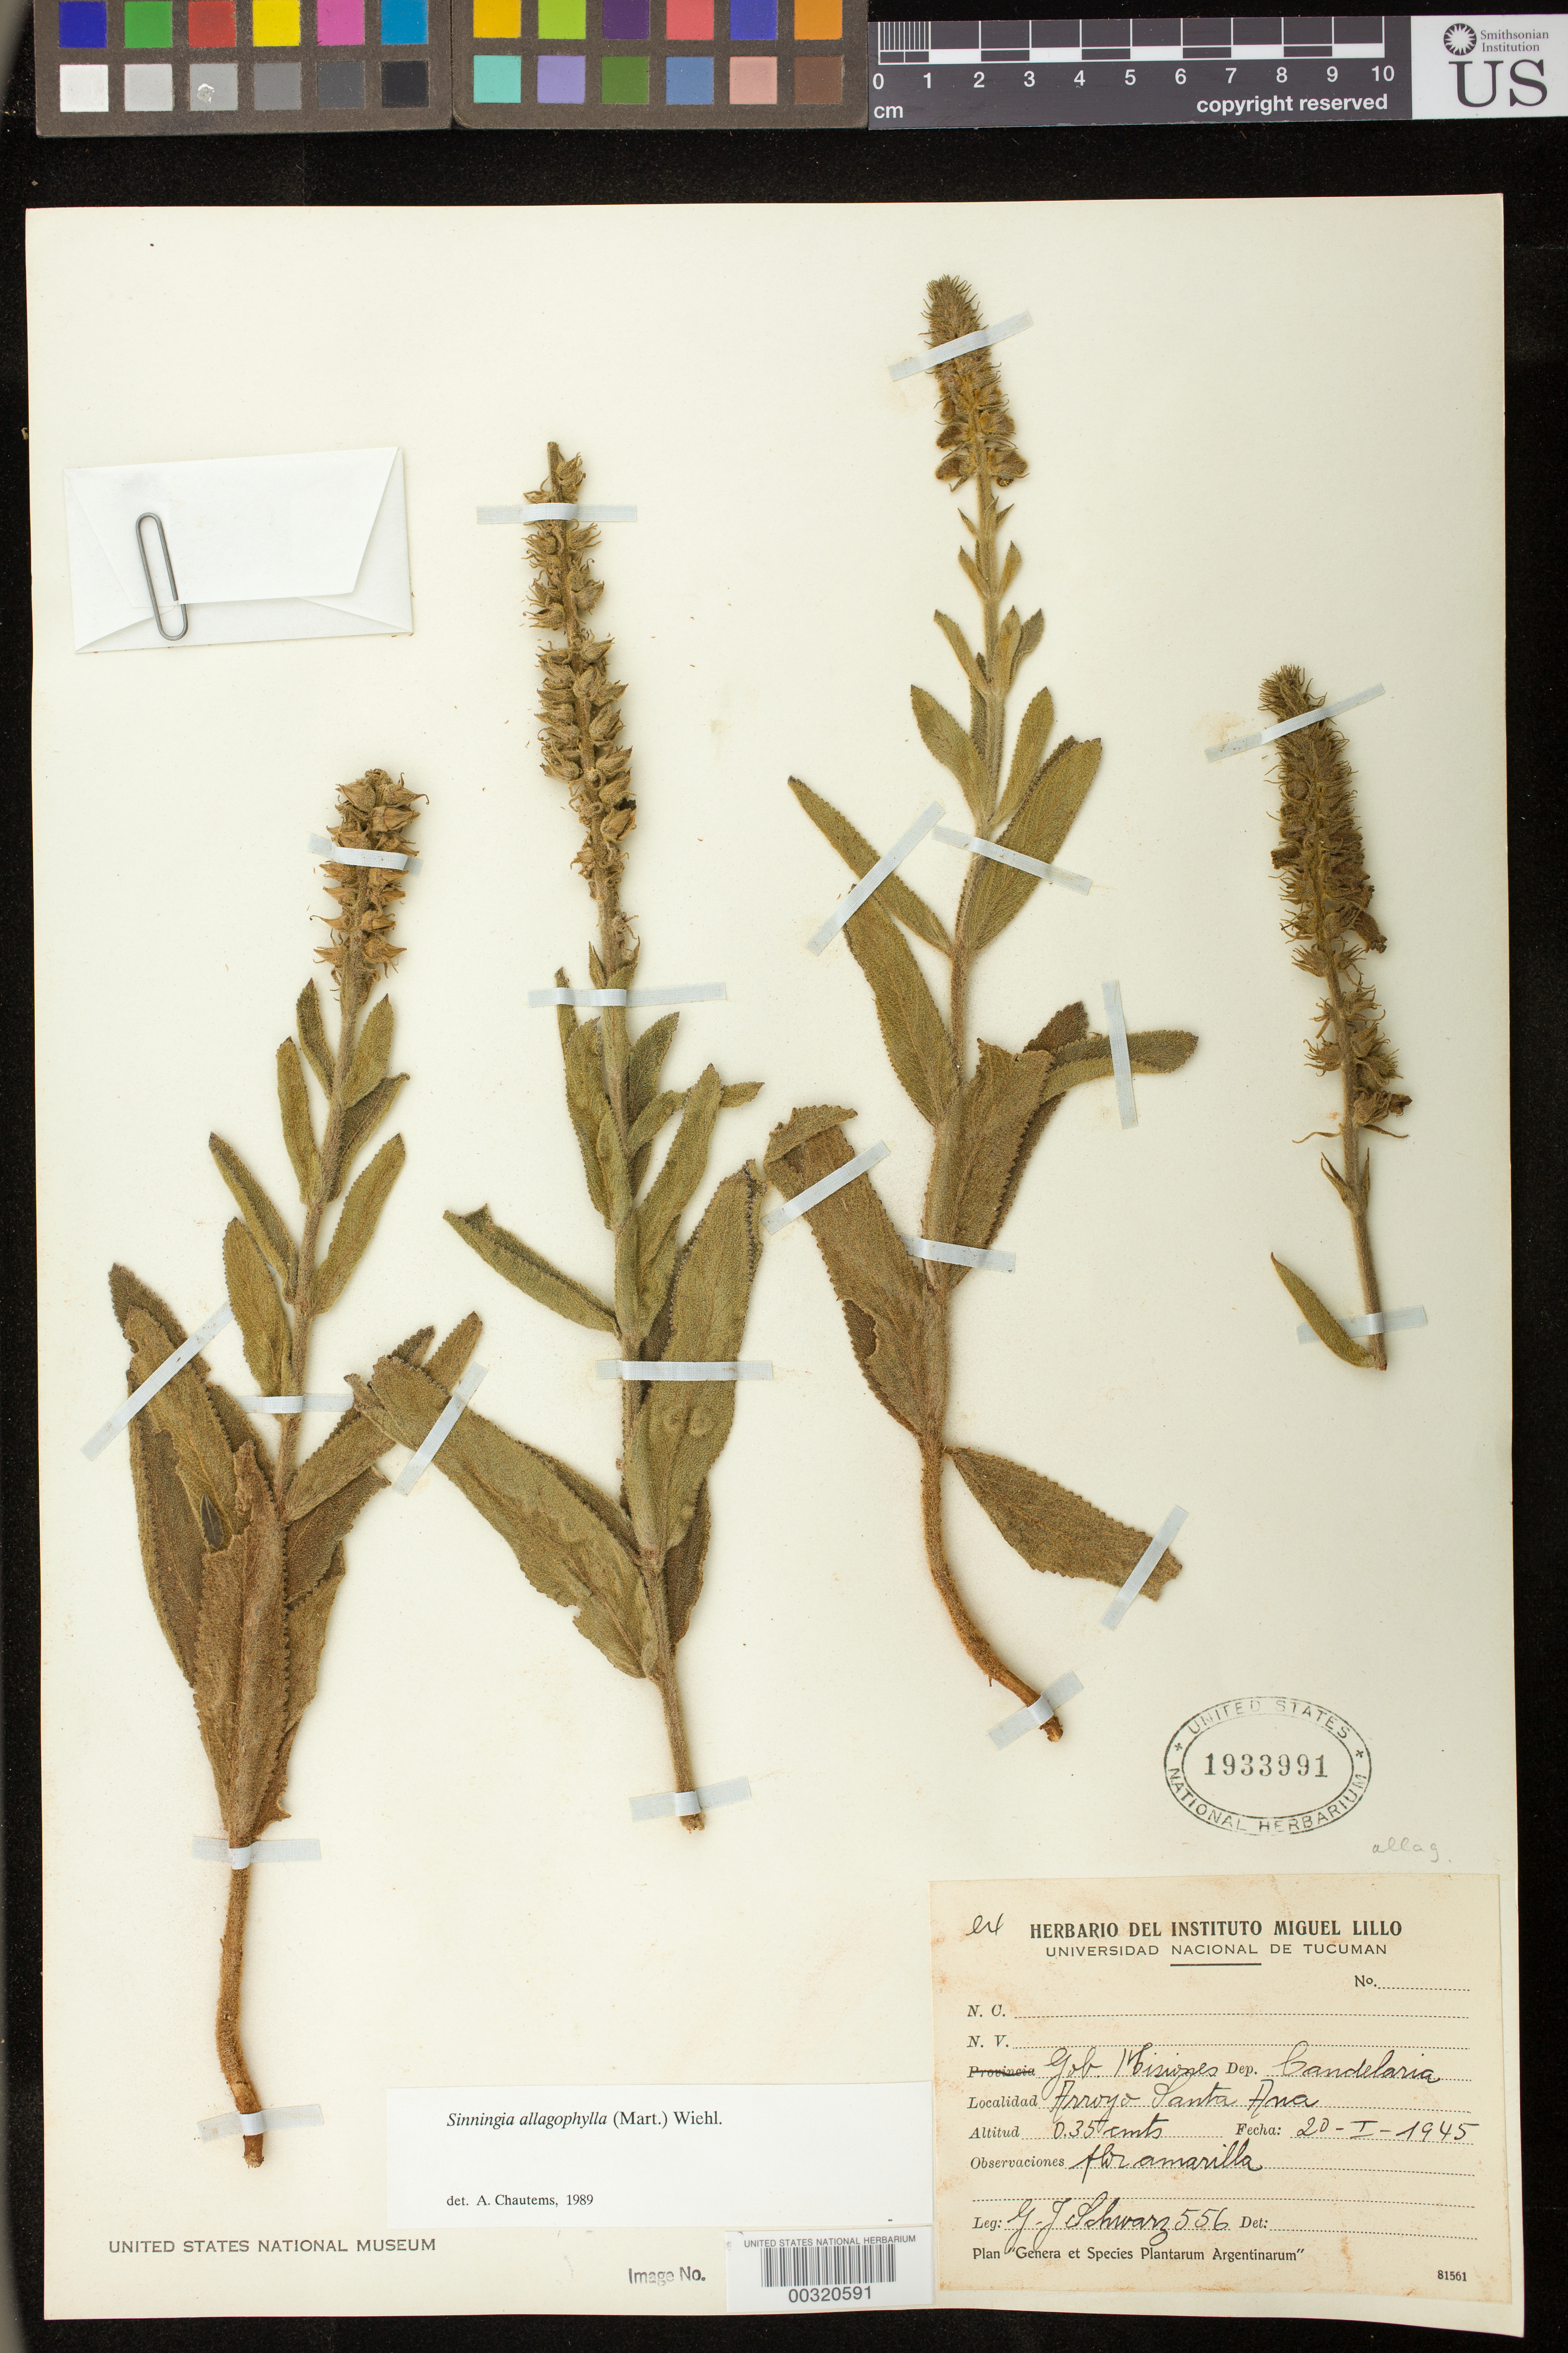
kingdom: Plantae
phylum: Tracheophyta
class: Magnoliopsida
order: Lamiales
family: Gesneriaceae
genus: Sinningia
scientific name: Sinningia allagophylla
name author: (Mart.) Wiehler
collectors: G. J. Schwarz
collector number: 556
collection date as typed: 20 Jan 1945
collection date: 1945-01-20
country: Argentina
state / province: Misiones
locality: Dept. Candelaria, Arroyo Santa Ana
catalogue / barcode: US 1933991